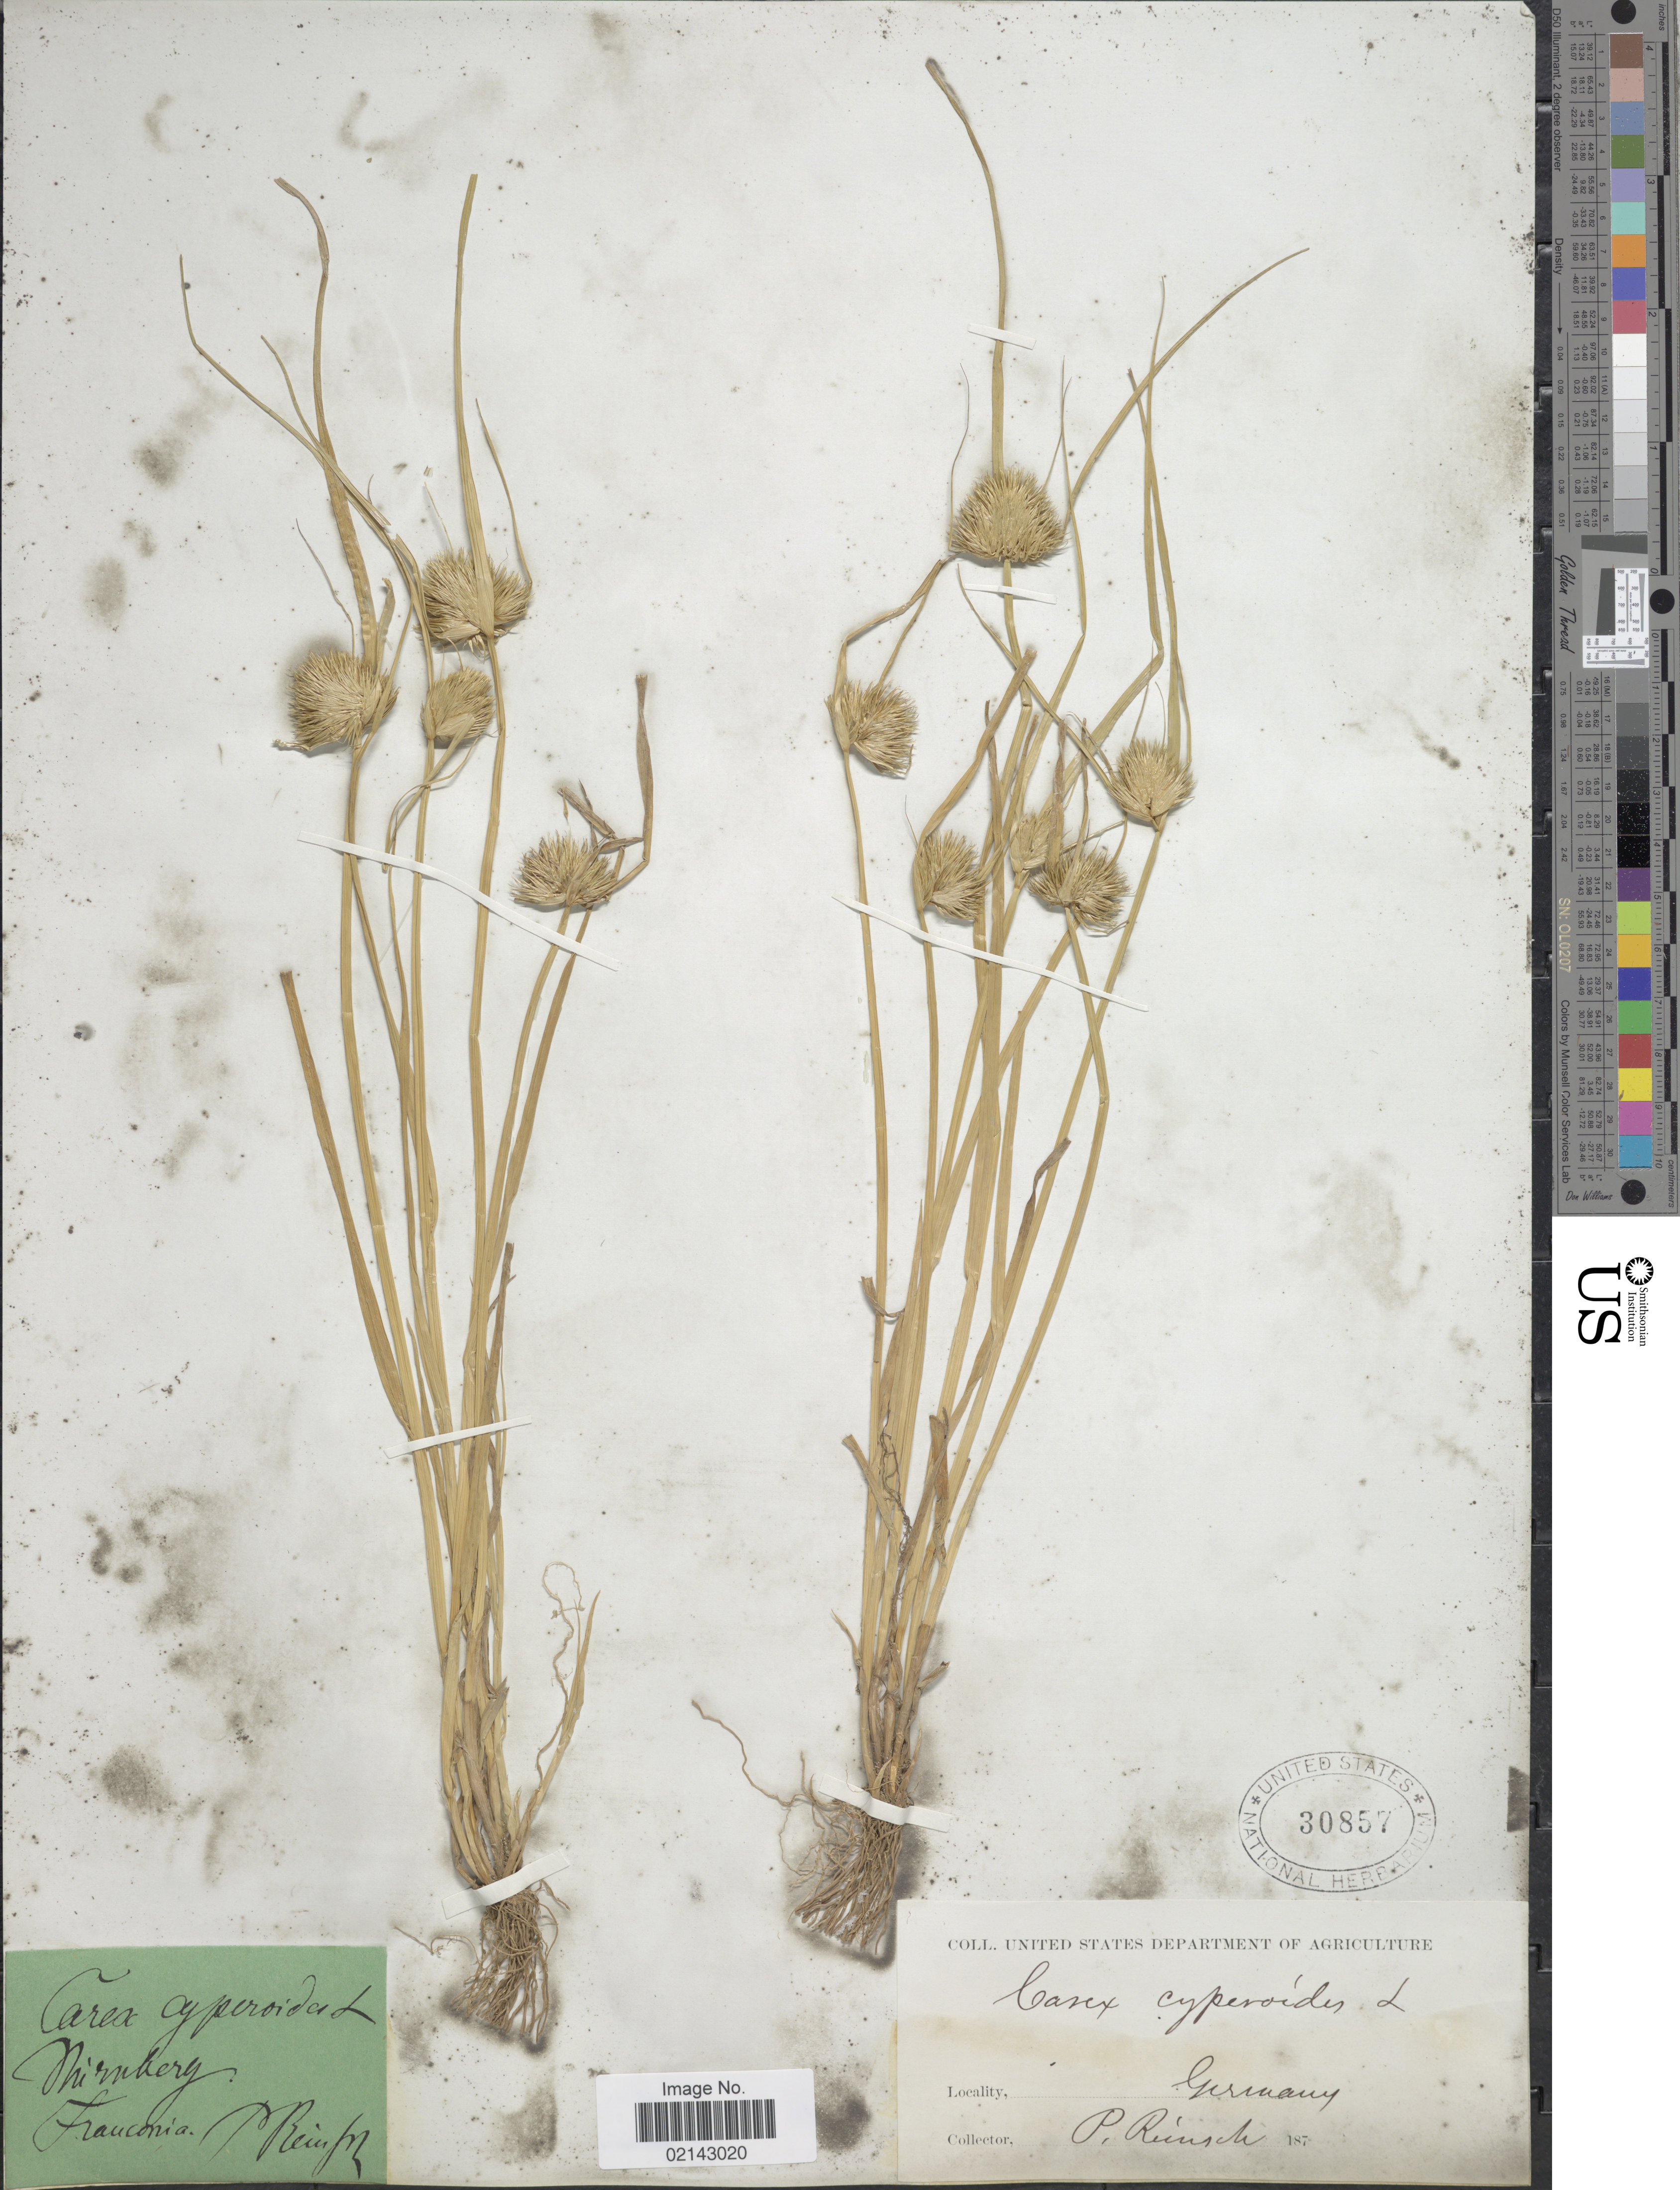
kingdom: Plantae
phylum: Tracheophyta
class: Liliopsida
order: Poales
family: Cyperaceae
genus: Carex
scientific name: Carex bohemica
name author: Schreb.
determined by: Strong, Mark T., (BOT), Smithsonian Institution - National Museum of Natural History (UNITED STATES)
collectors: P.F. Reinsch (herbarium)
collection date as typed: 187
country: Germany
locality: Nirnberg. Franconia [interpreted]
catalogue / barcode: US 30857